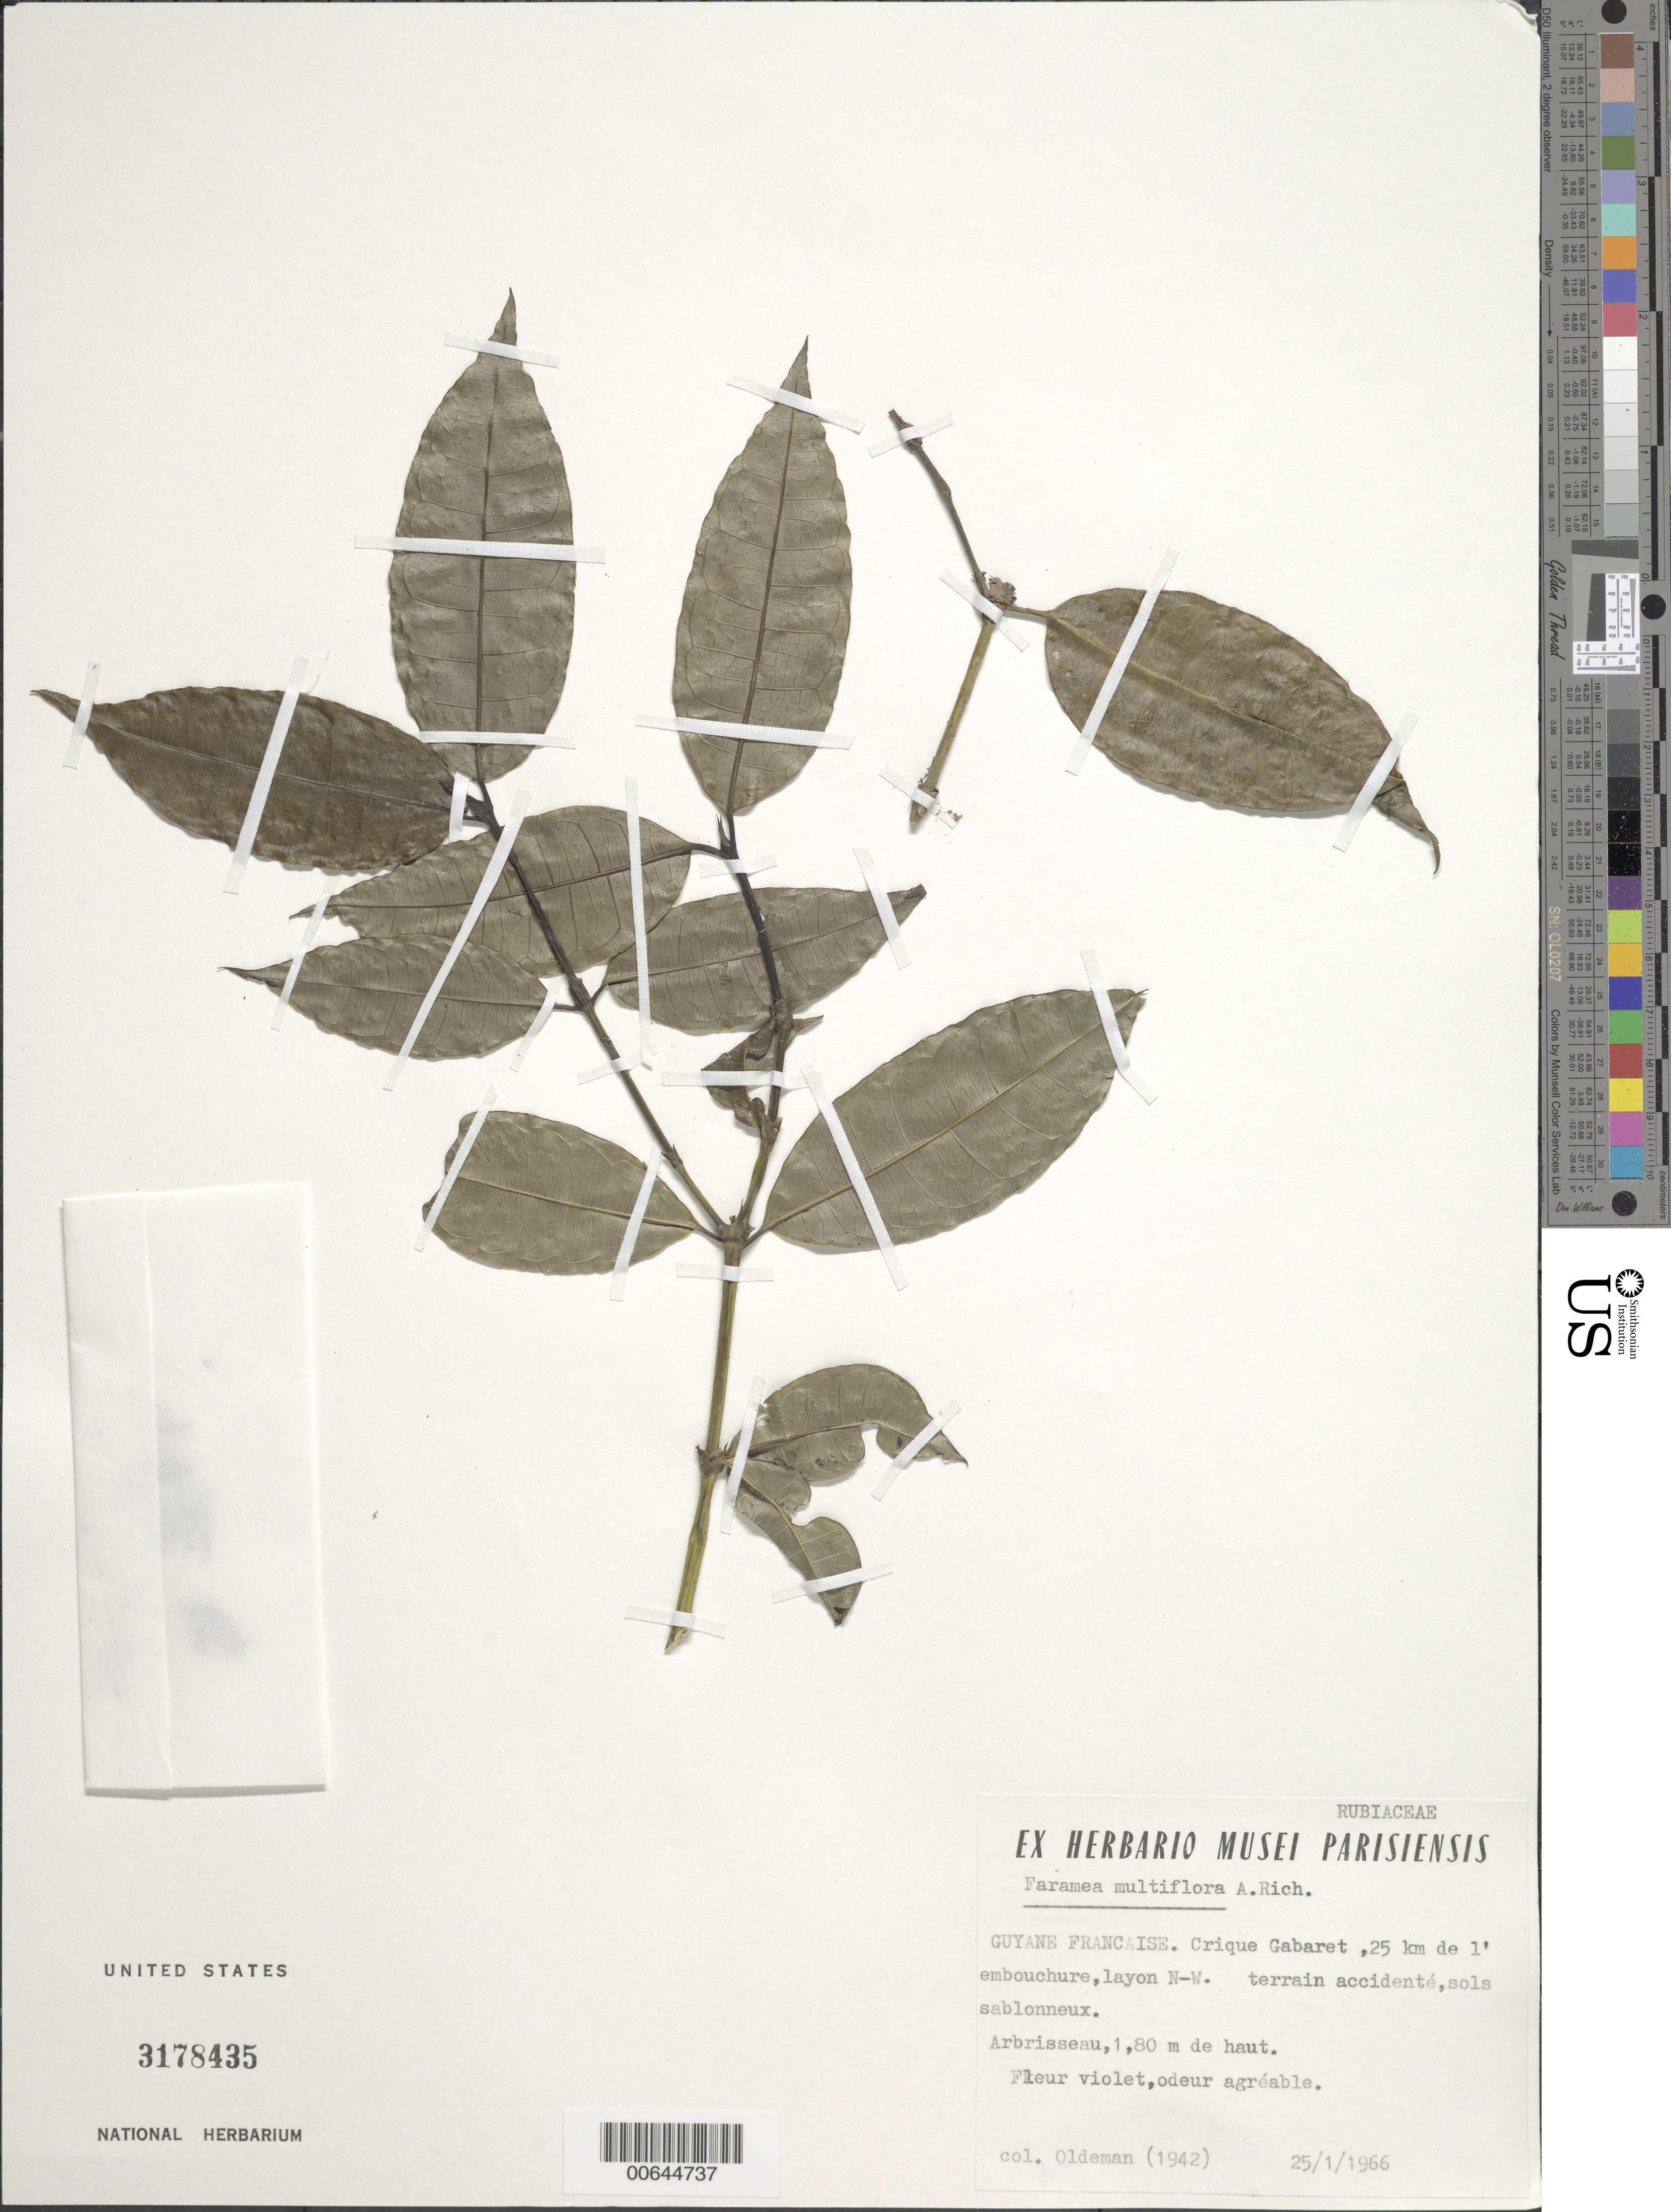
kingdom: Plantae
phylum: Tracheophyta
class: Magnoliopsida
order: Gentianales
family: Rubiaceae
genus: Faramea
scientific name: Faramea multiflora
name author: A. Rich. ex DC.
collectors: R. Oldeman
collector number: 1942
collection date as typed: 25-Jan-66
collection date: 1966-01-25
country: French Guiana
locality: Crique Gabaret, 25 km de l'embouchure, layon NW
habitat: Terrain accidente, sols sablonneux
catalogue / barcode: US 3178435